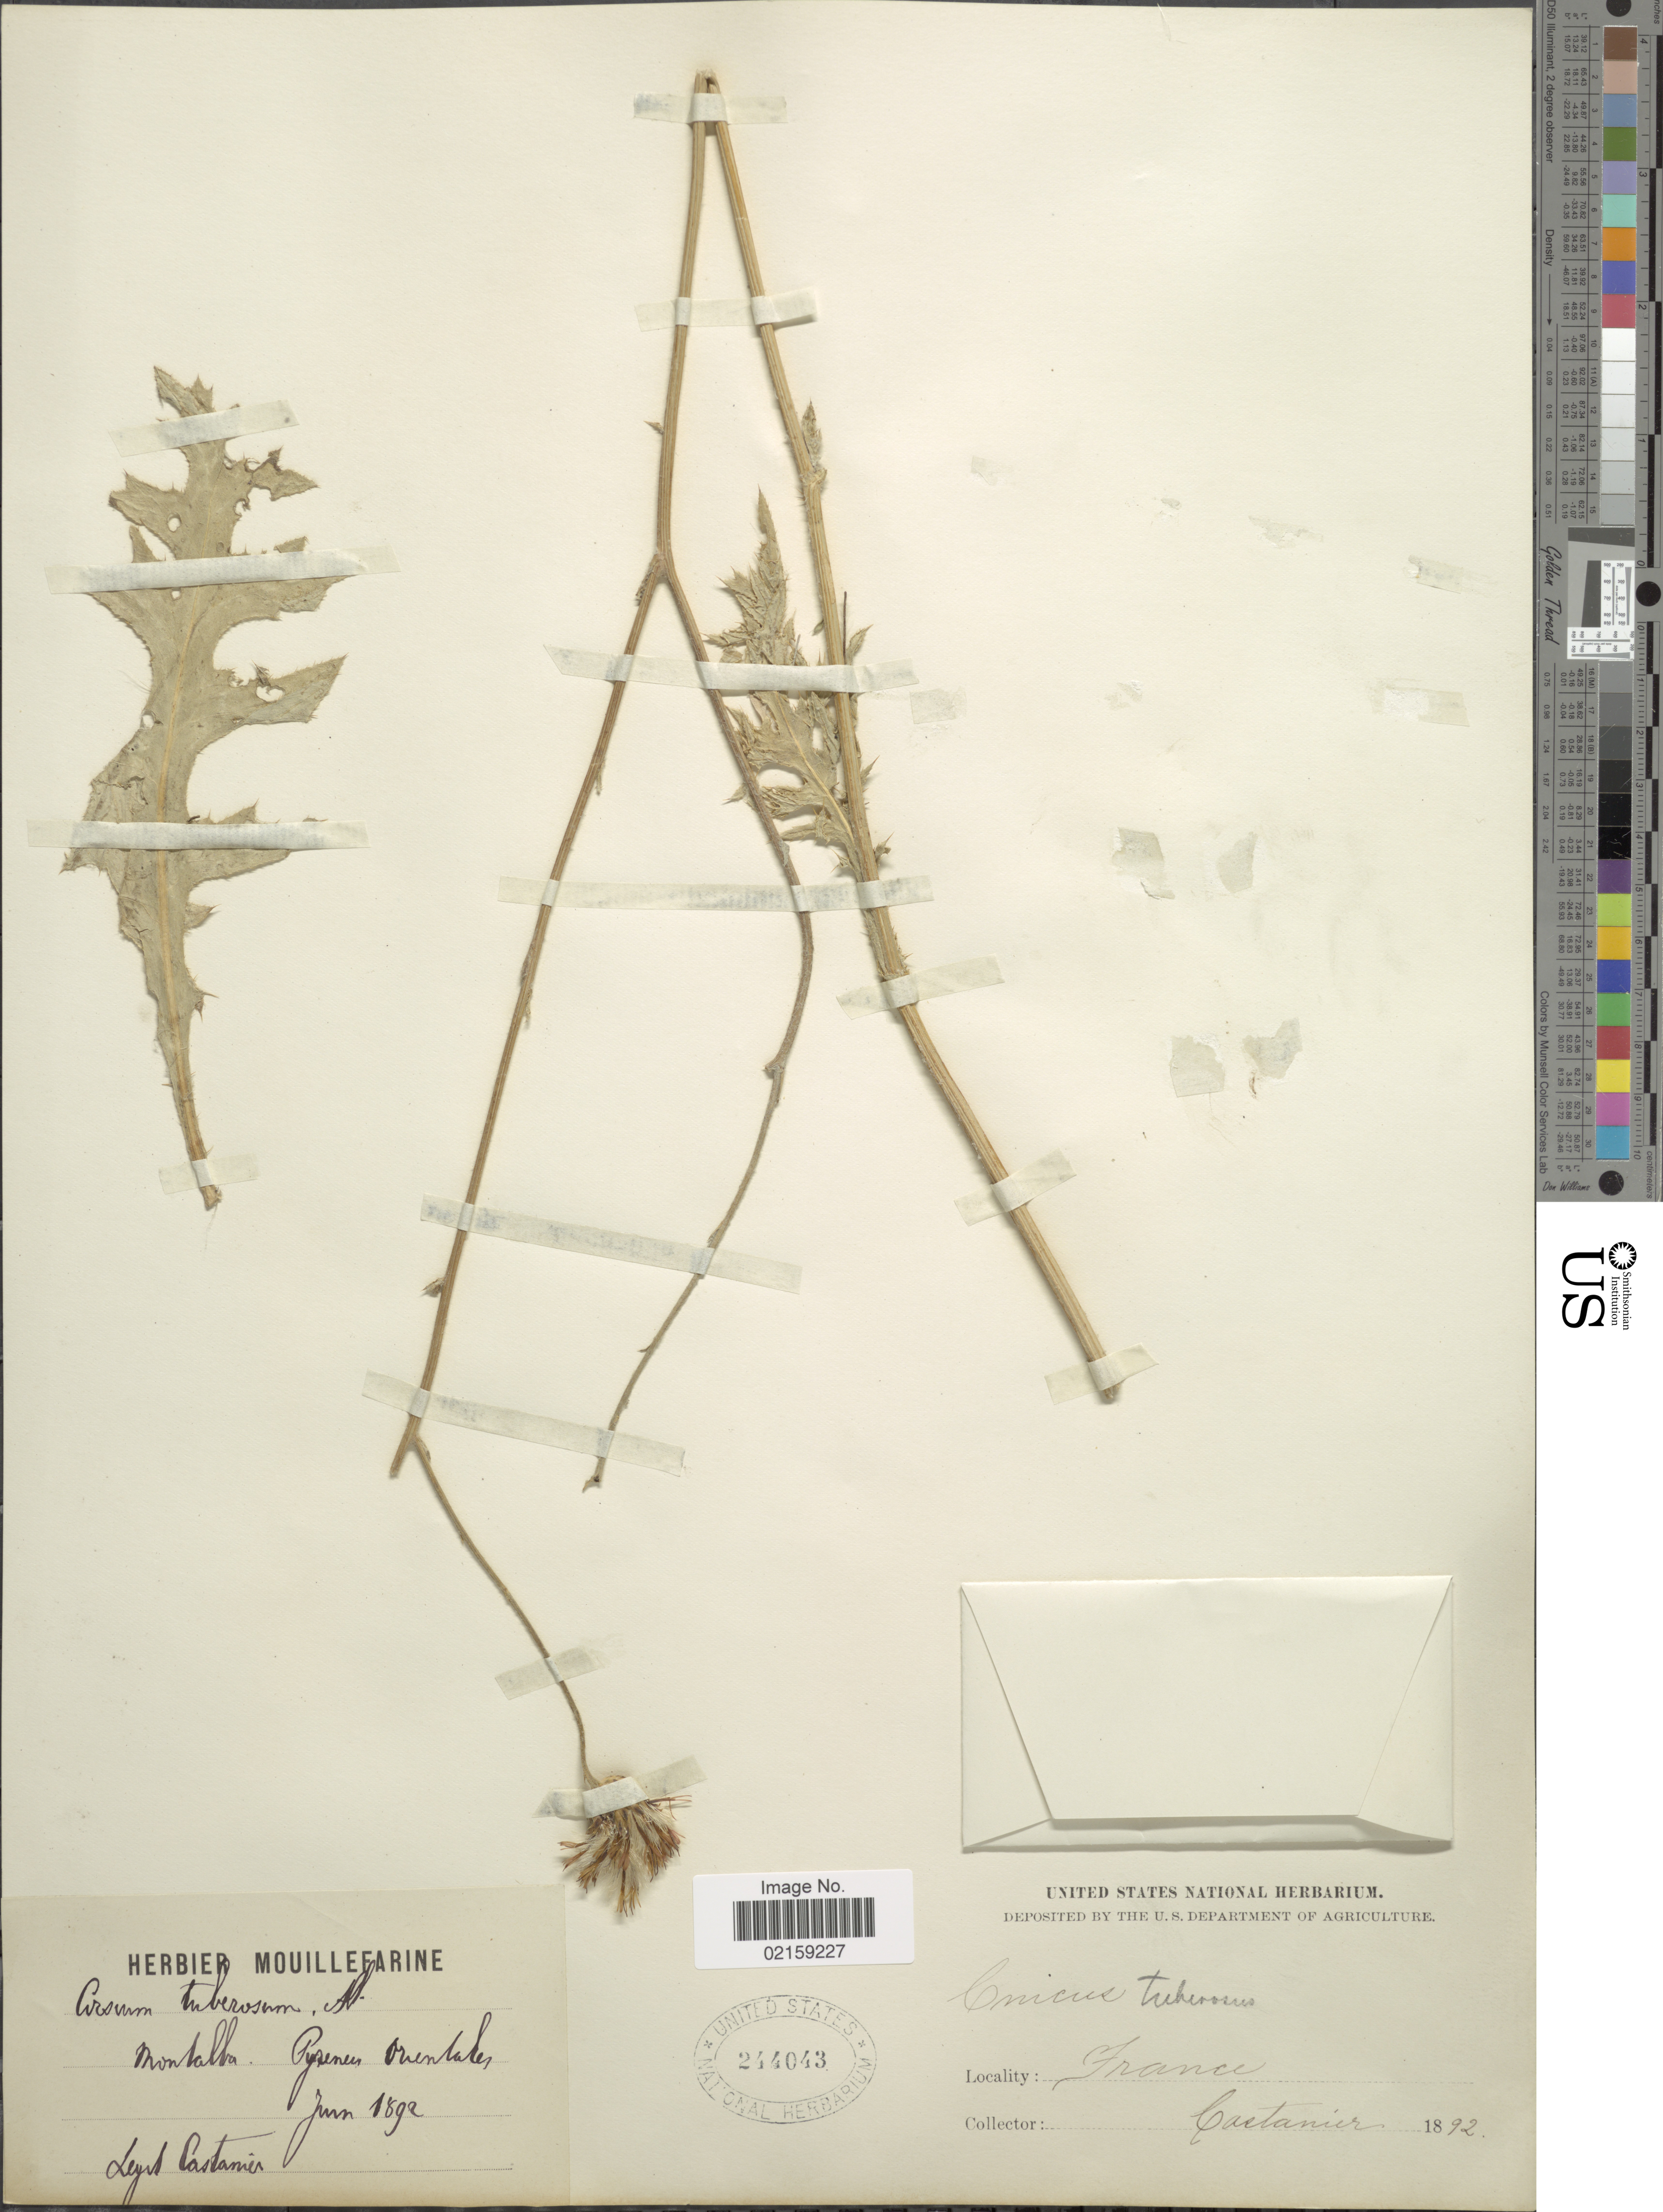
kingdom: Plantae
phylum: Tracheophyta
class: Magnoliopsida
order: Asterales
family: Asteraceae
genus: Cirsium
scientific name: Cirsium tuberosum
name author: (L.) All.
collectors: Castanier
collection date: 1892-06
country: France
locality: Montalba Pyrenen orientales [interpreted]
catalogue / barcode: US 244043